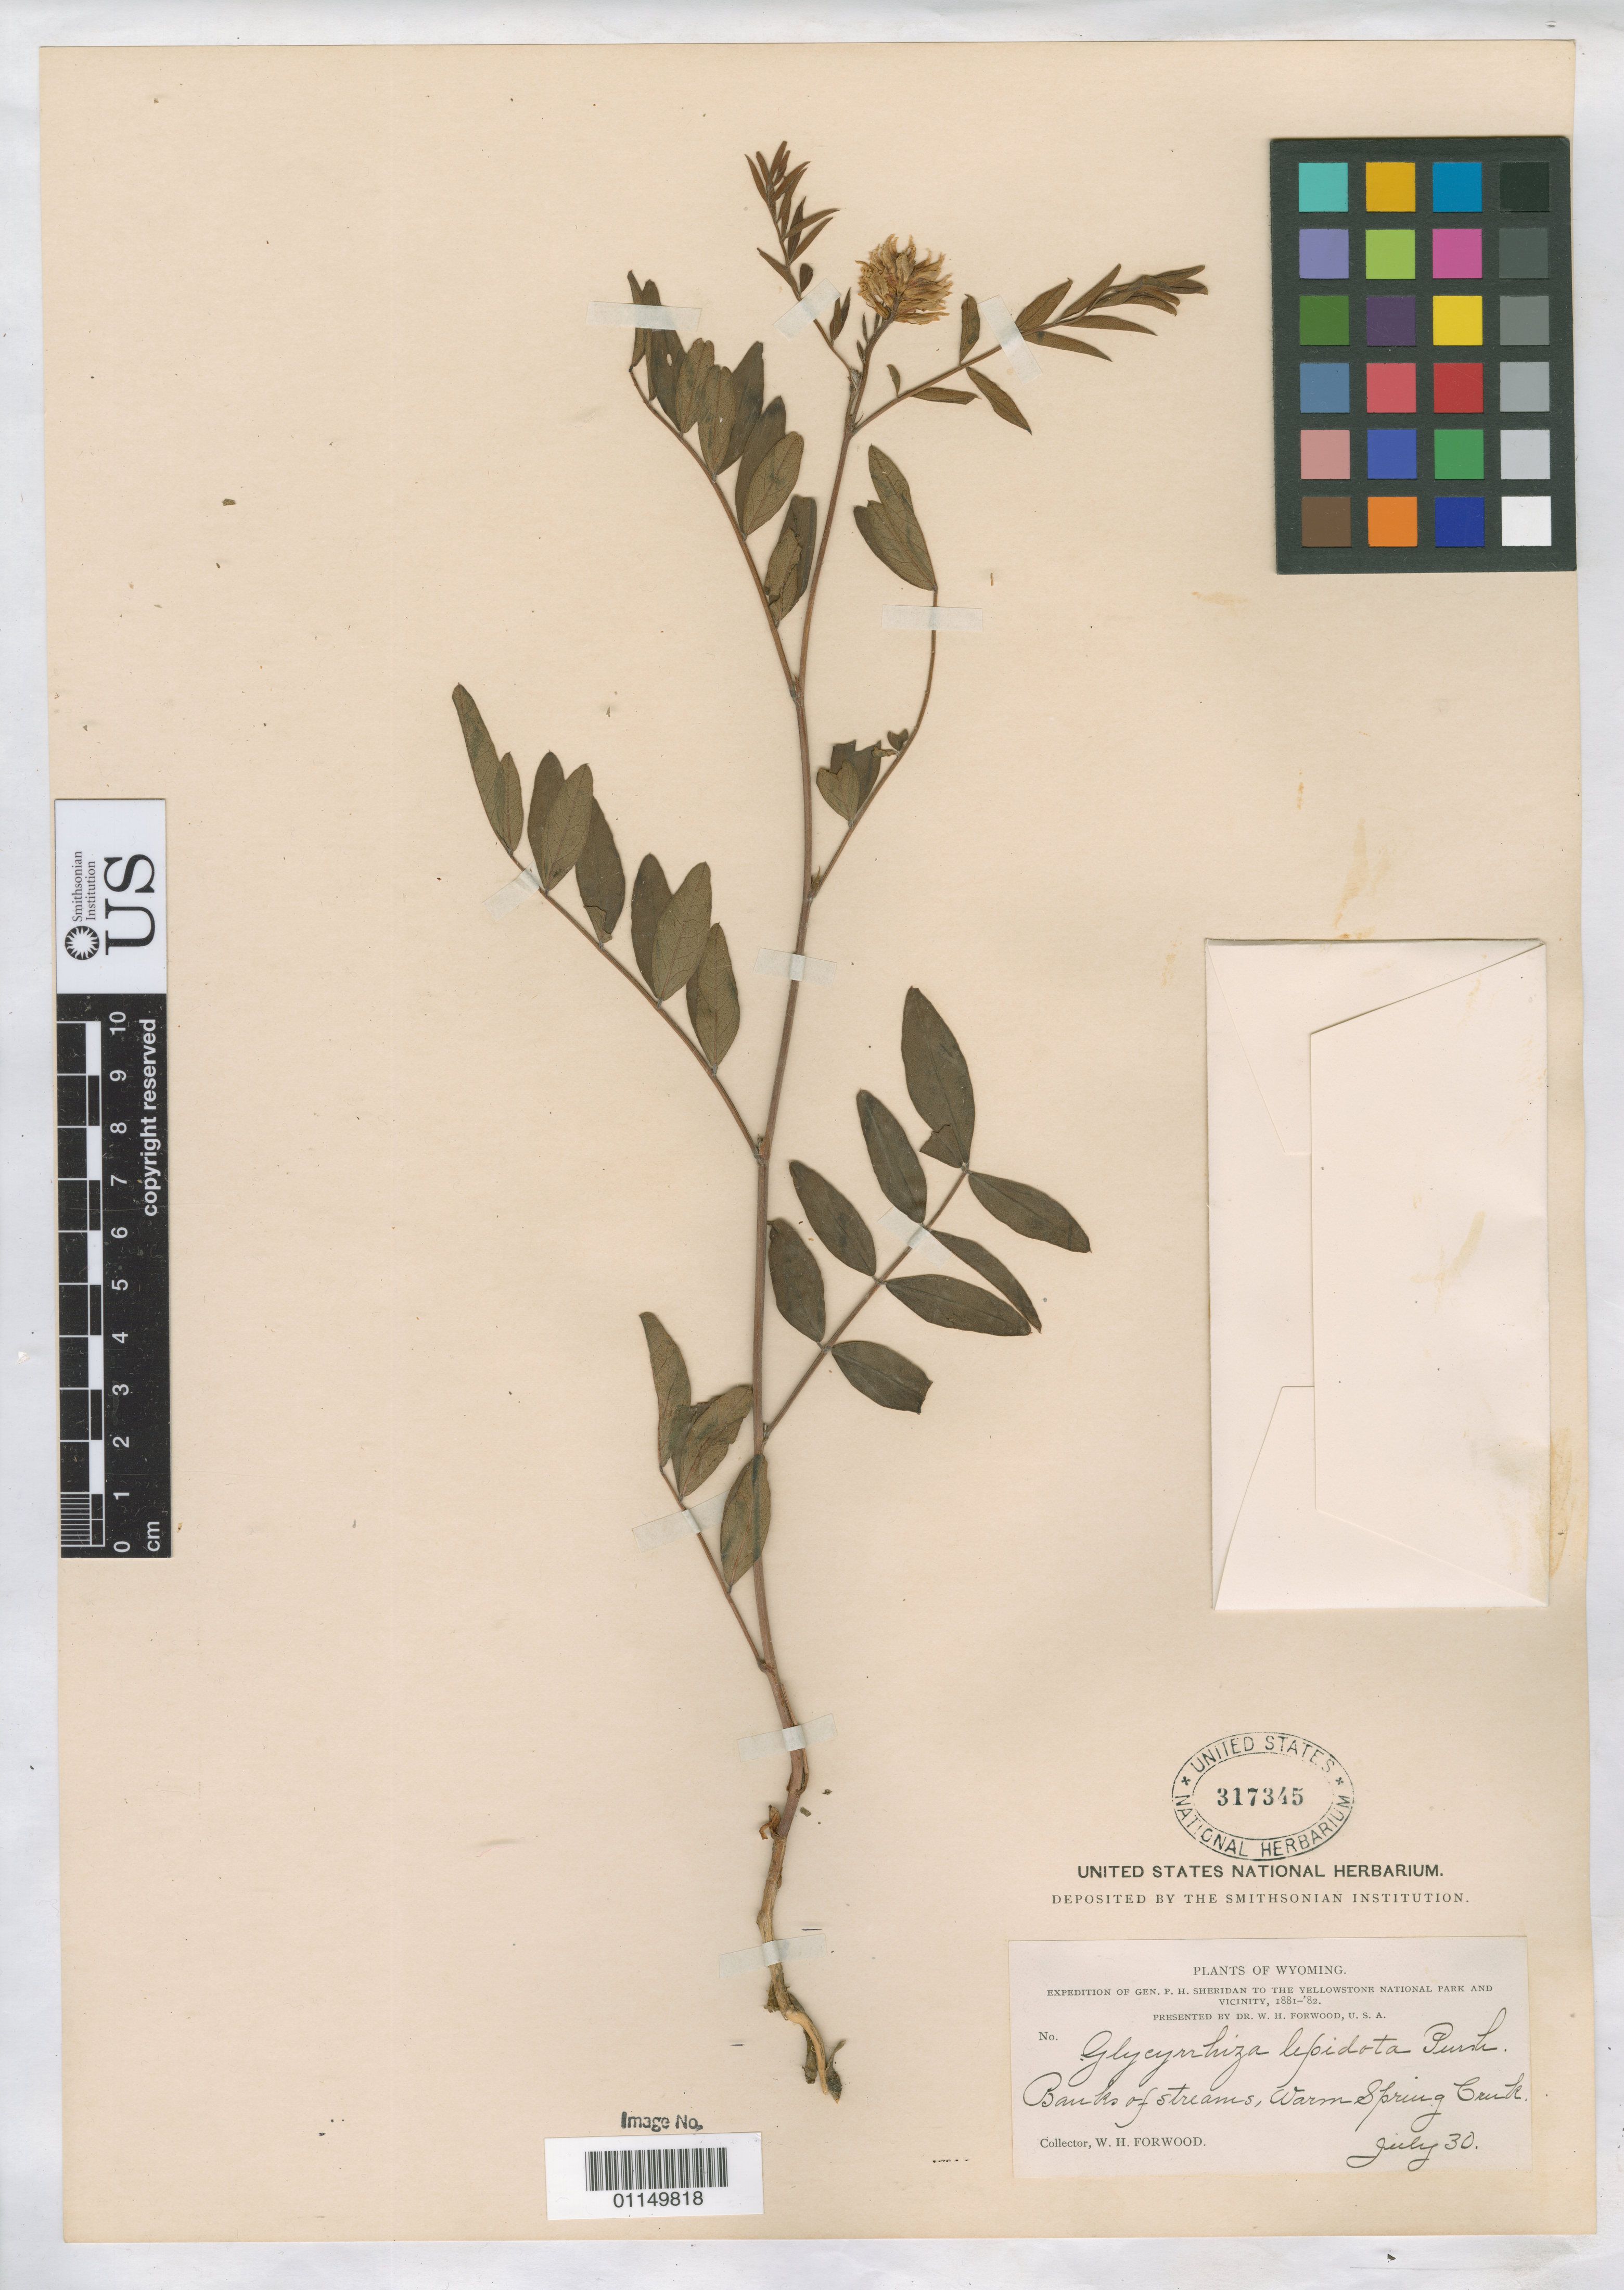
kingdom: Plantae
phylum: Tracheophyta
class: Magnoliopsida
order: Fabales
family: Fabaceae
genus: Glycyrrhiza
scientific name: Glycyrrhiza lepidota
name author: Pursh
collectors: W. Forwood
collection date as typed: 30 Jul 1881 to 30 Jul 1882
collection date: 1881-07-30/1882-07-30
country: United States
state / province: Wyoming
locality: Warm Spring Creek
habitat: Bank of streams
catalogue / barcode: US 317345